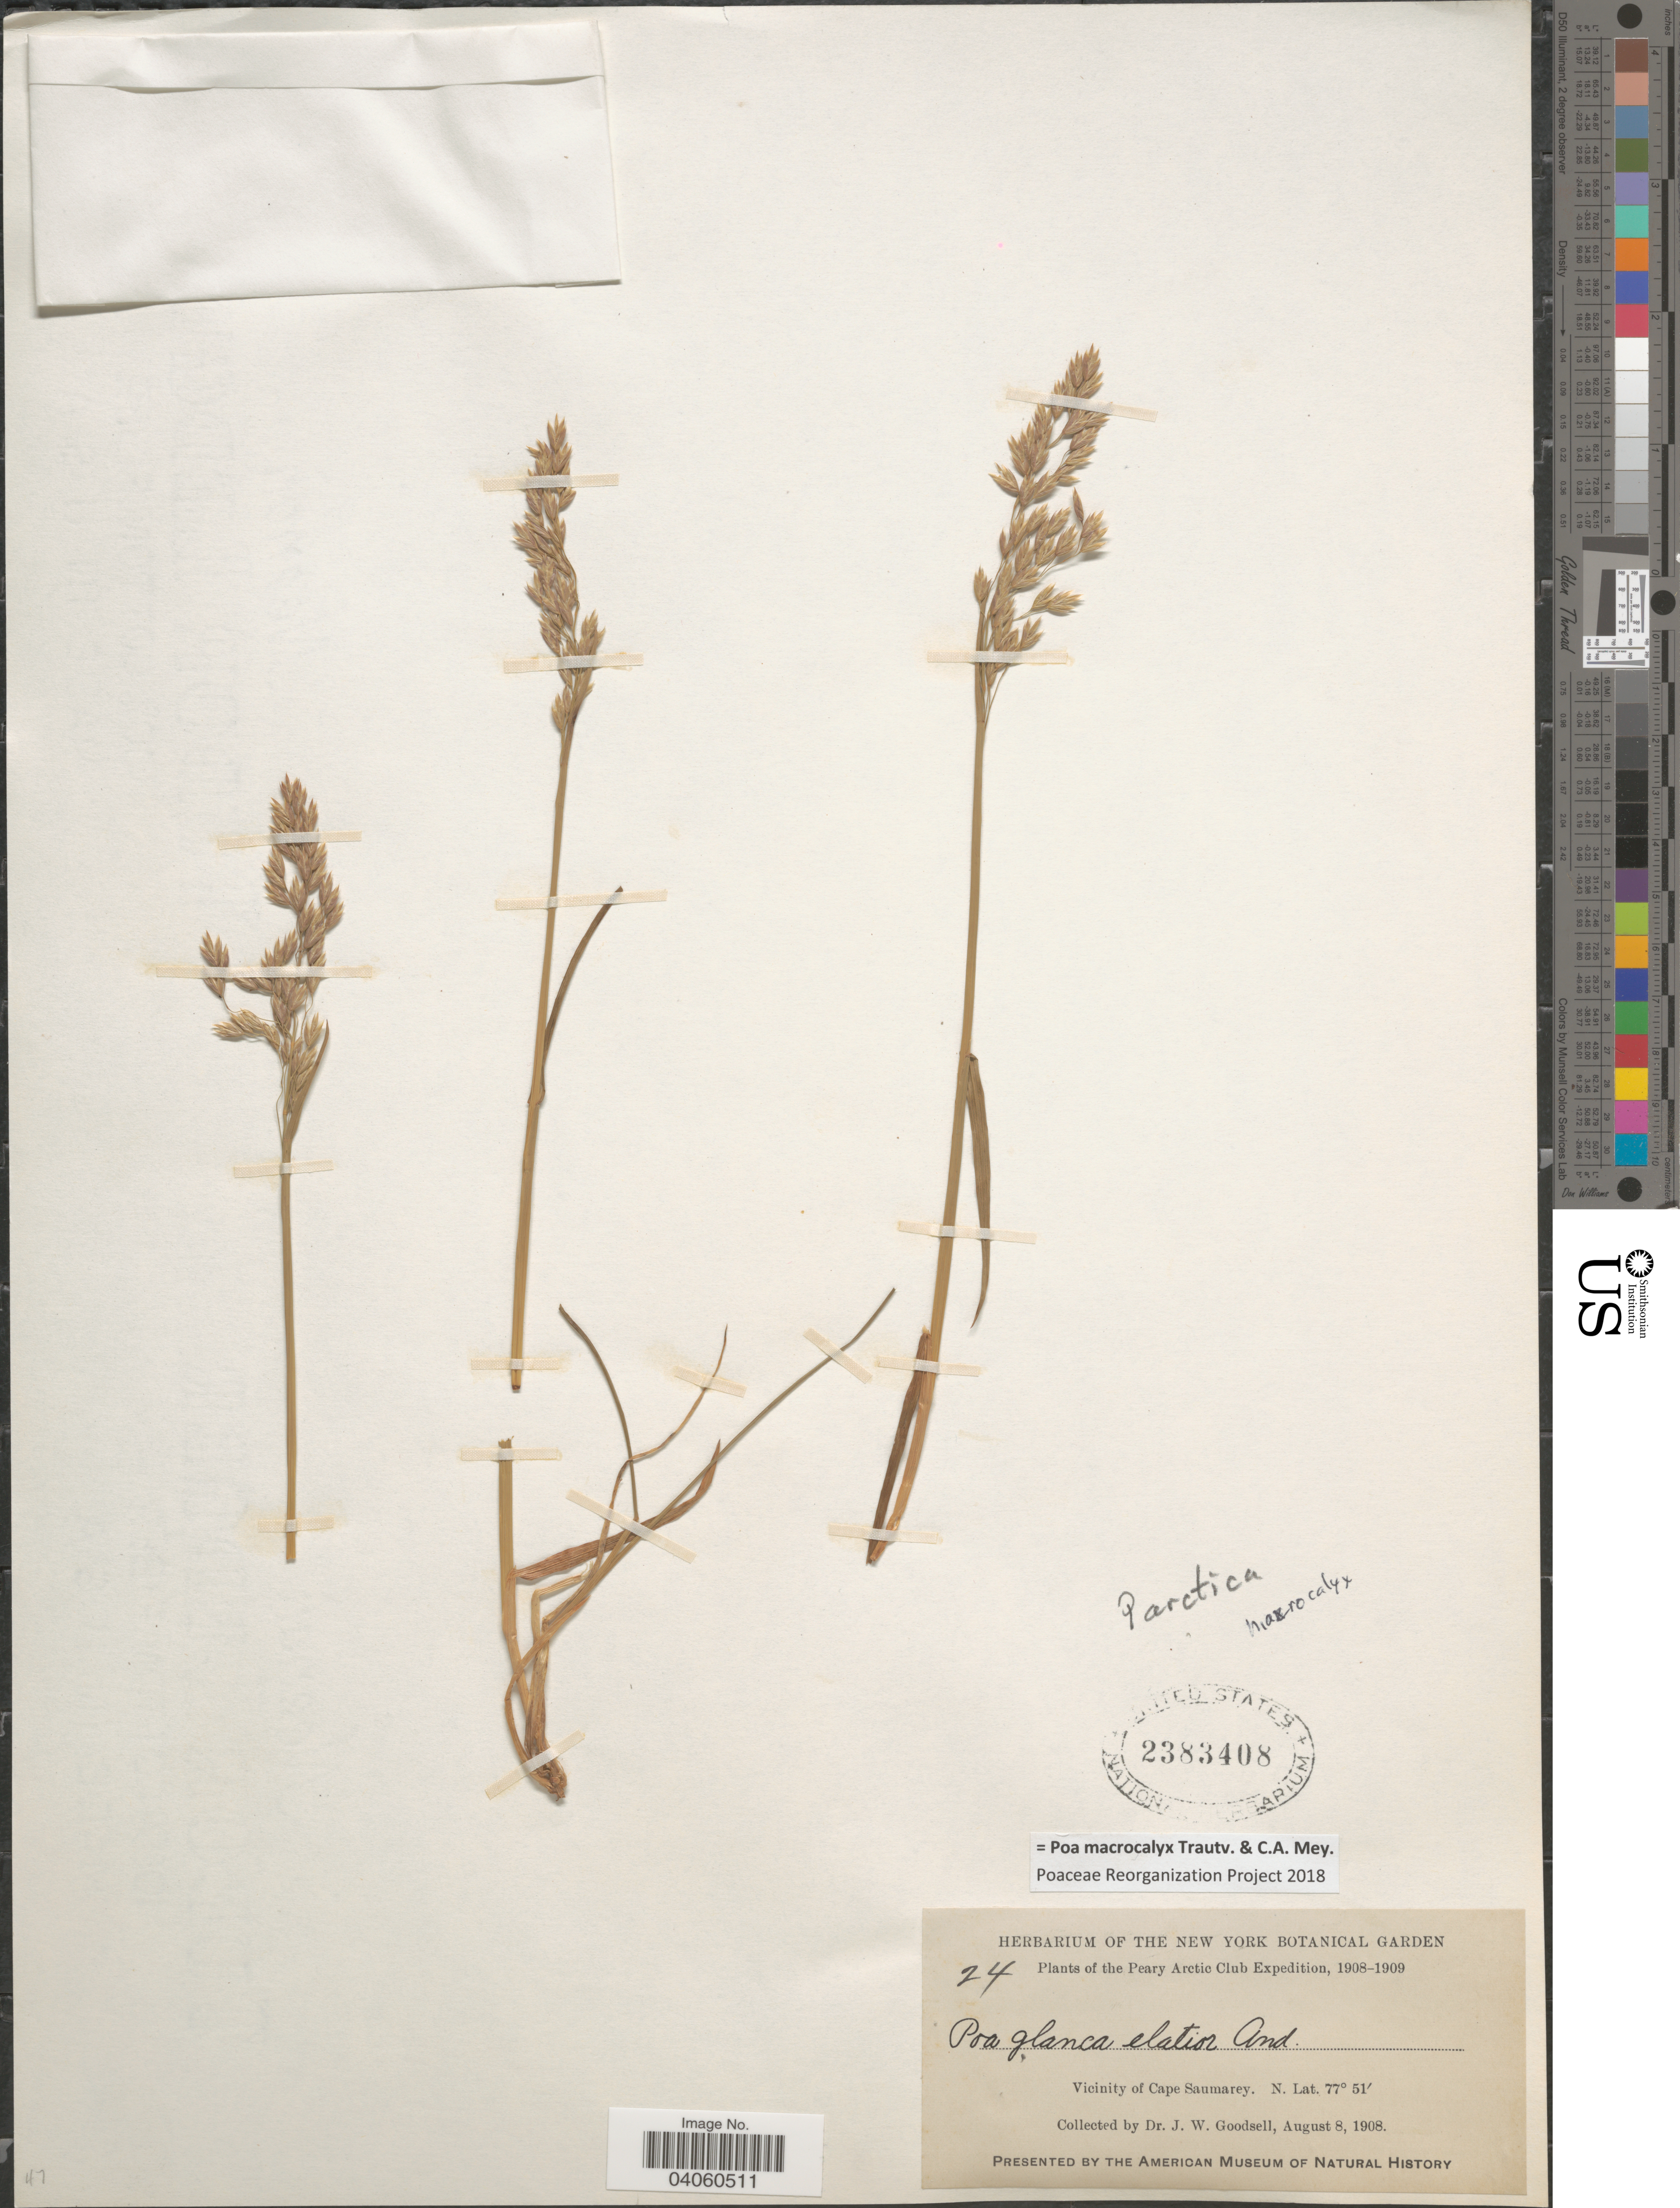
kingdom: Plantae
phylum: Tracheophyta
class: Liliopsida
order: Poales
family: Poaceae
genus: Poa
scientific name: Poa macrocalyx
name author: Trautv. & C.A. Mey.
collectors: J. Goodsell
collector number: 24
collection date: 1908-08-08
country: United States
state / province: New York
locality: Peary Arctic Club. Vicinity of Cape Saumarey.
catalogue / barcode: US 2383408